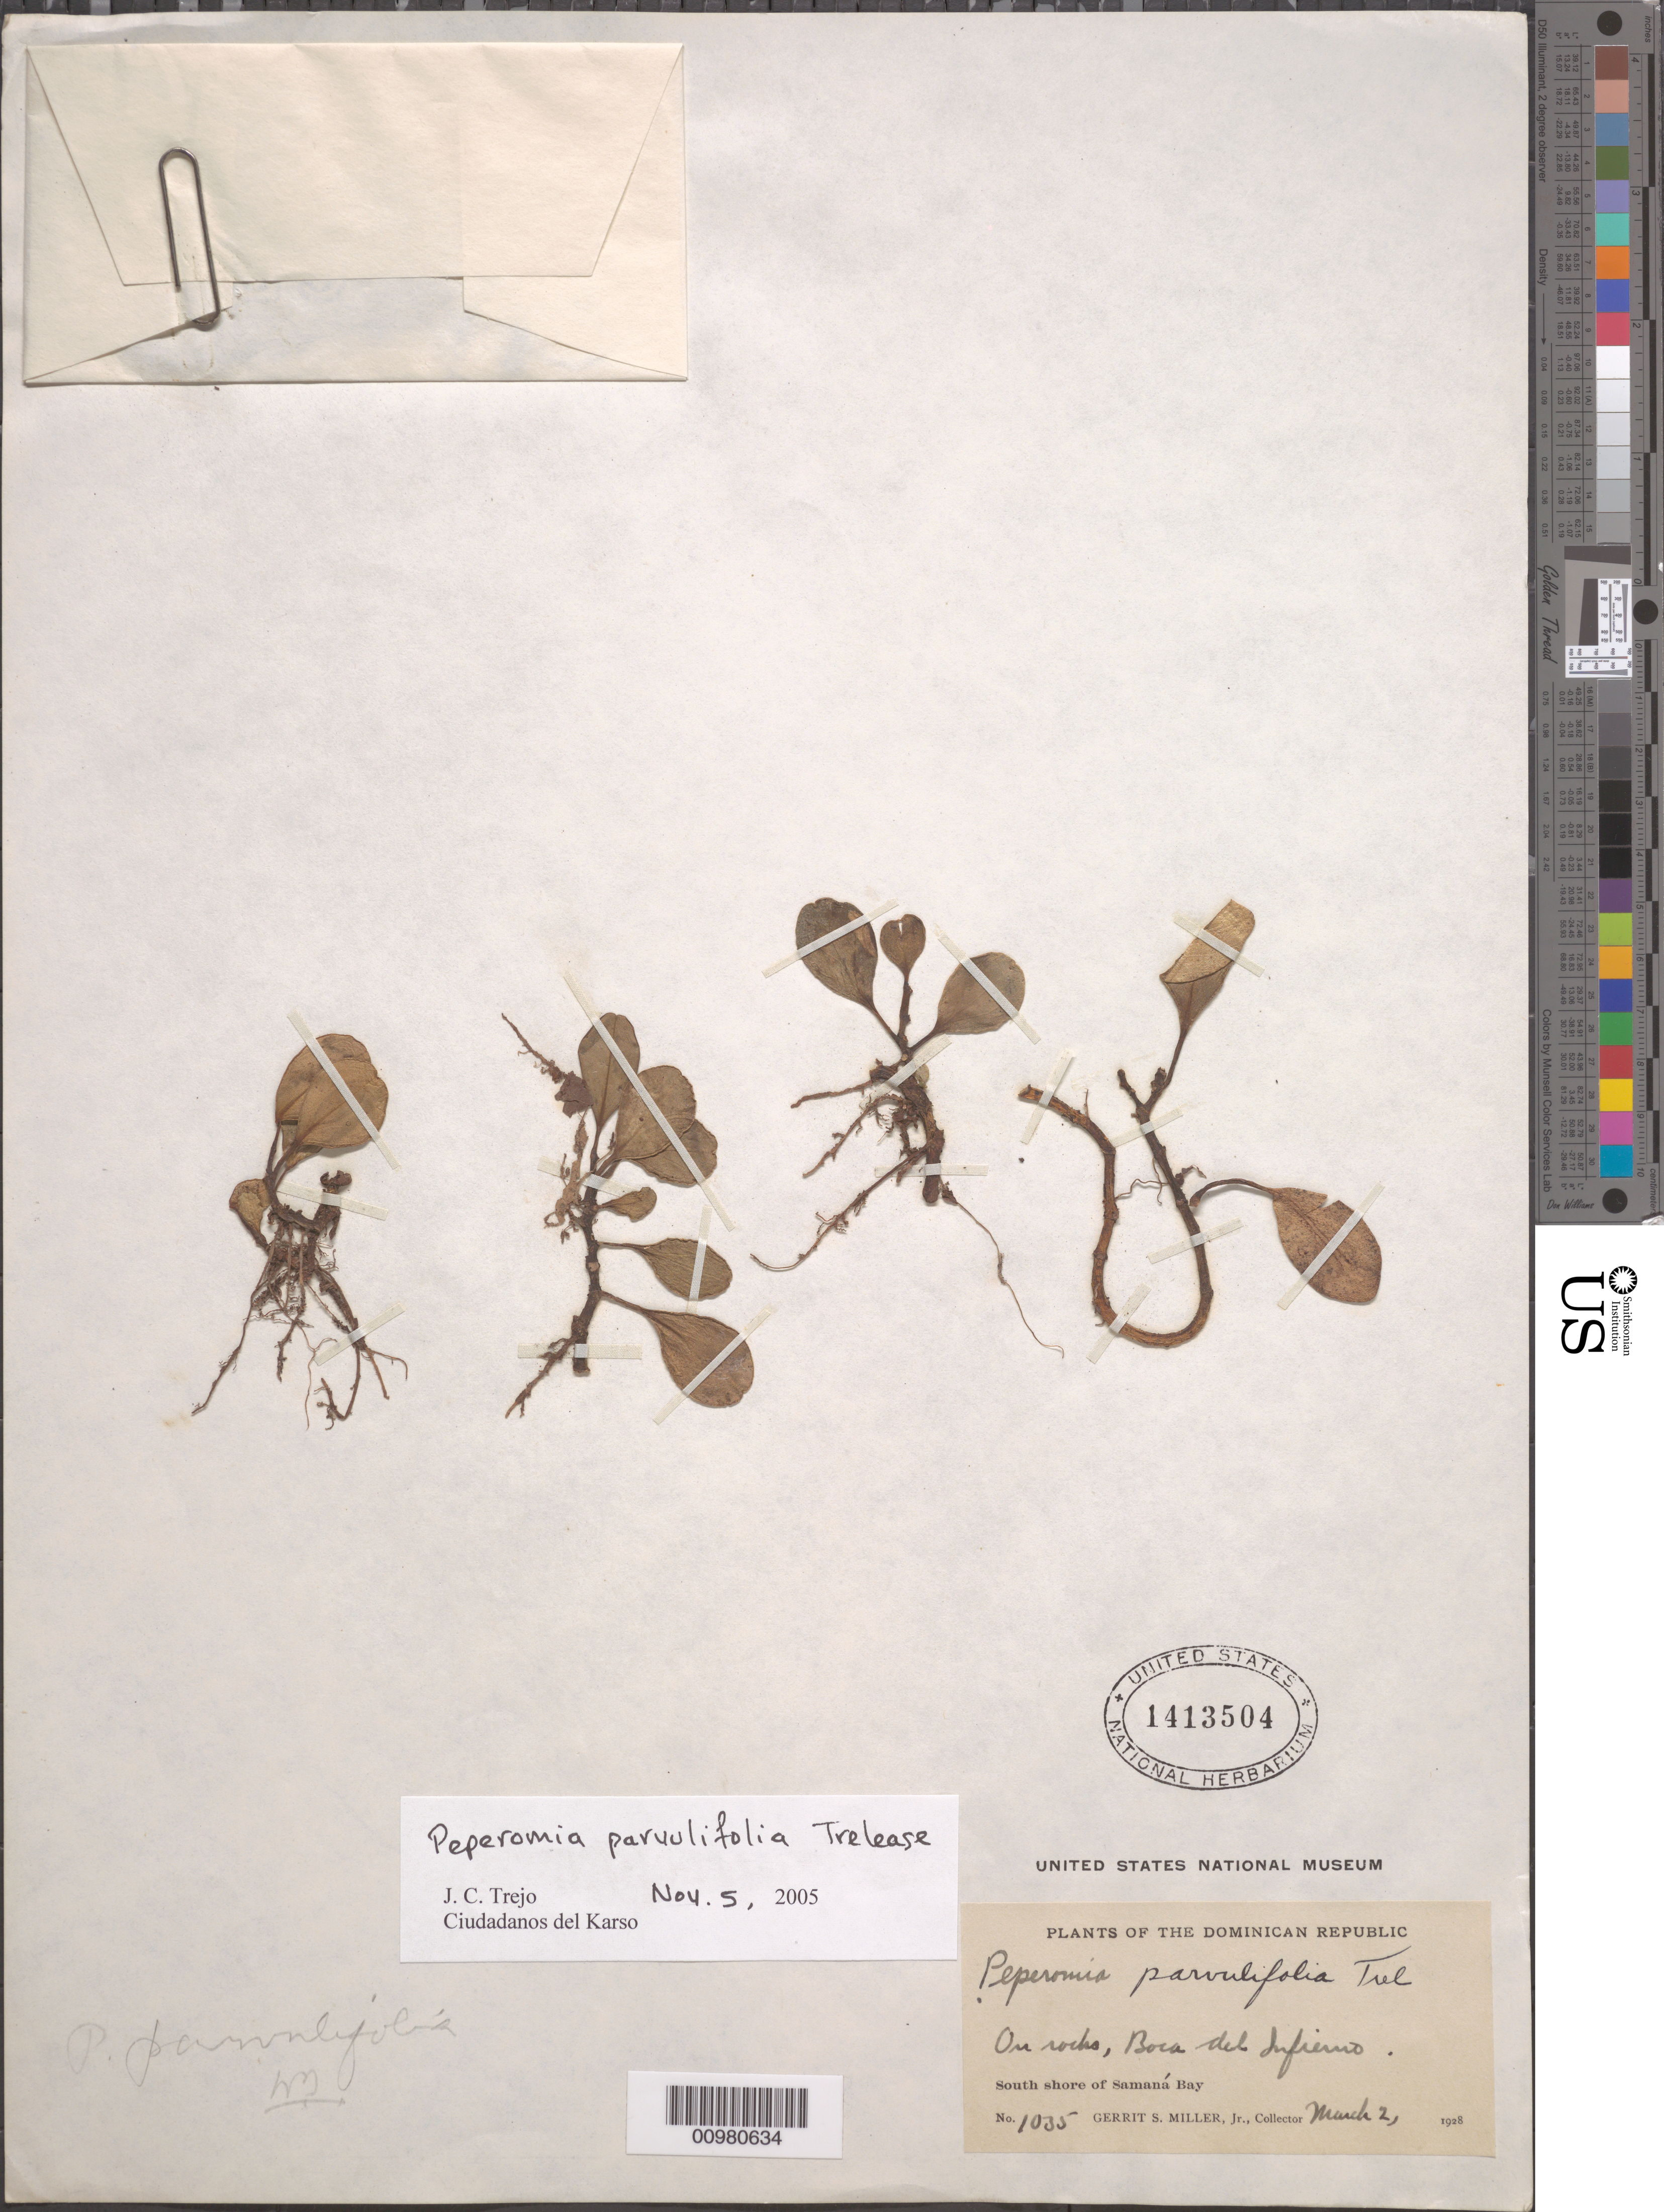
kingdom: Plantae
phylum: Tracheophyta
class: Magnoliopsida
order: Piperales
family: Piperaceae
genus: Peperomia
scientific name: Peperomia parvulifolia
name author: Trel.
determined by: Trejo-Torres, J. C.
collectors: G. S. Miller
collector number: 1035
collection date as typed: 02 Mar 1928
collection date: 1928-03-02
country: Dominican Republic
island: Hispaniola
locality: Boca del Infierno; south shore of Samaná Bay.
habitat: On rocks.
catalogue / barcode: US 1413504